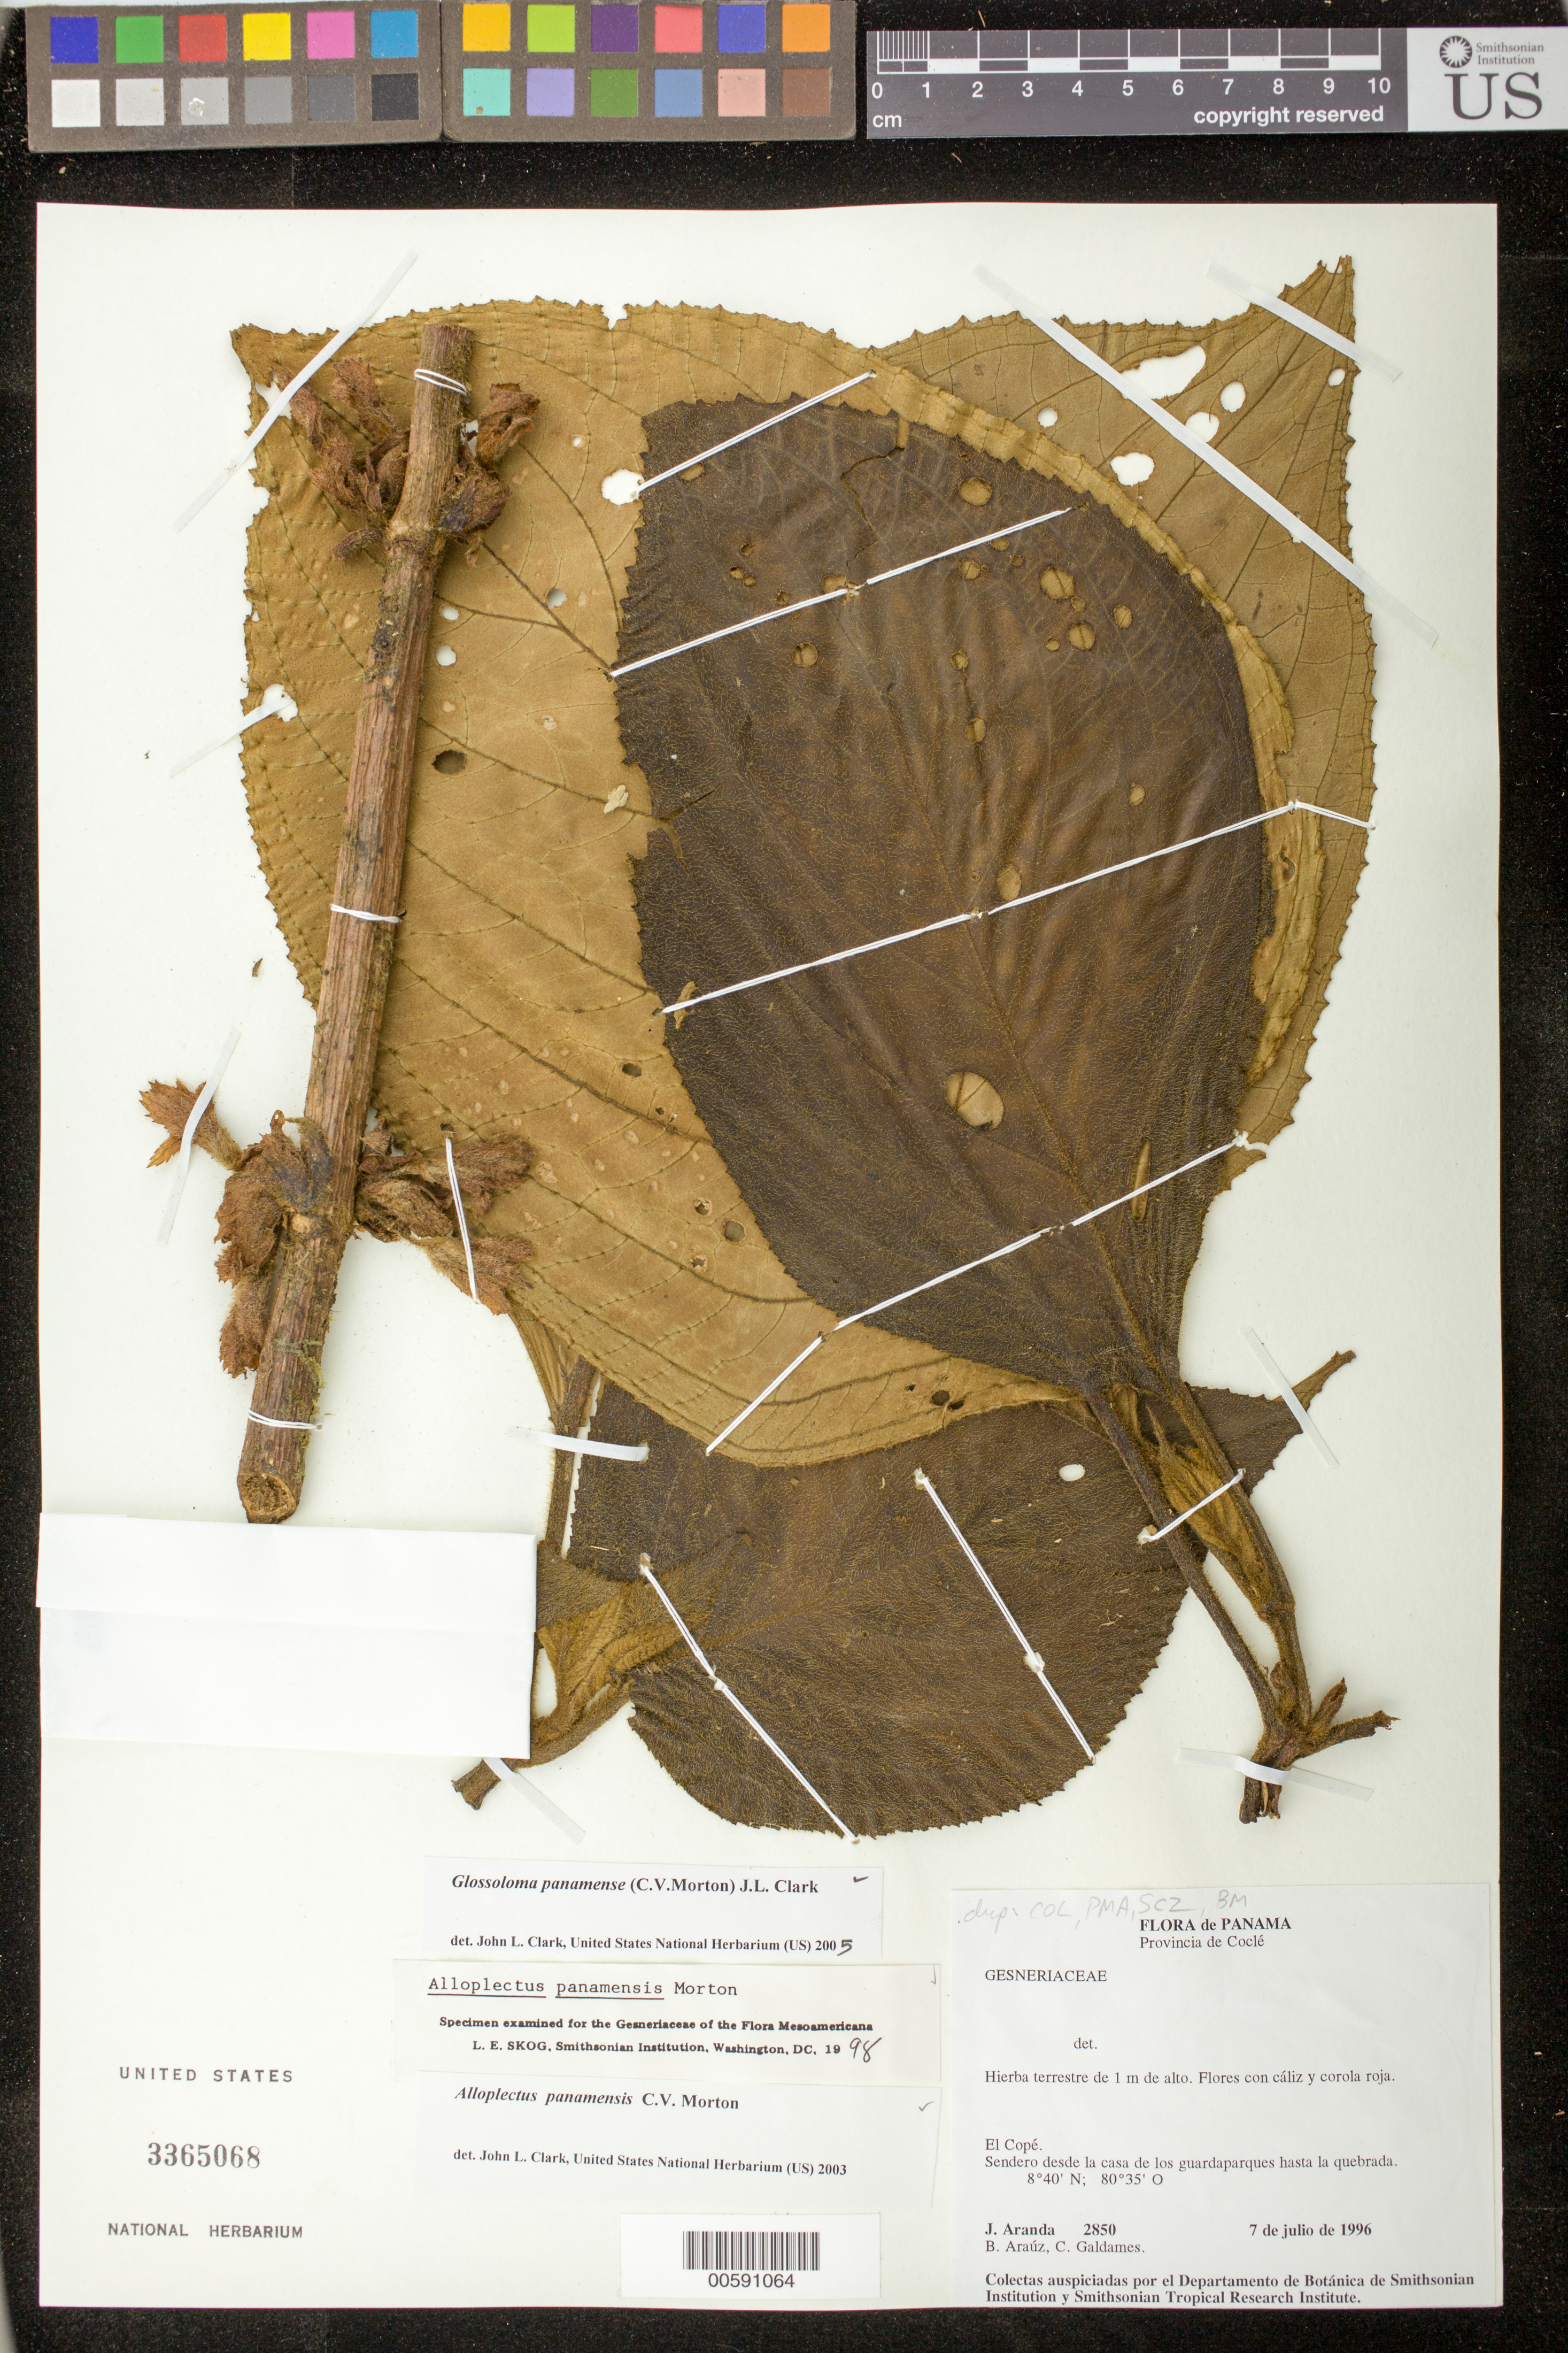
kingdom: Plantae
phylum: Tracheophyta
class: Magnoliopsida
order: Lamiales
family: Gesneriaceae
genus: Glossoloma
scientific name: Glossoloma panamense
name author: (C.V. Morton) J.L. Clark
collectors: J. Aranda, B. Araúz & C. Galdames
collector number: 2850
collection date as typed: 07 Jul 1996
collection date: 1996-07-07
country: Panama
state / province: Coclé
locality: El Copé; sendero desde la casa de los guaraparques hasta la quebrada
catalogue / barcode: US 3365068